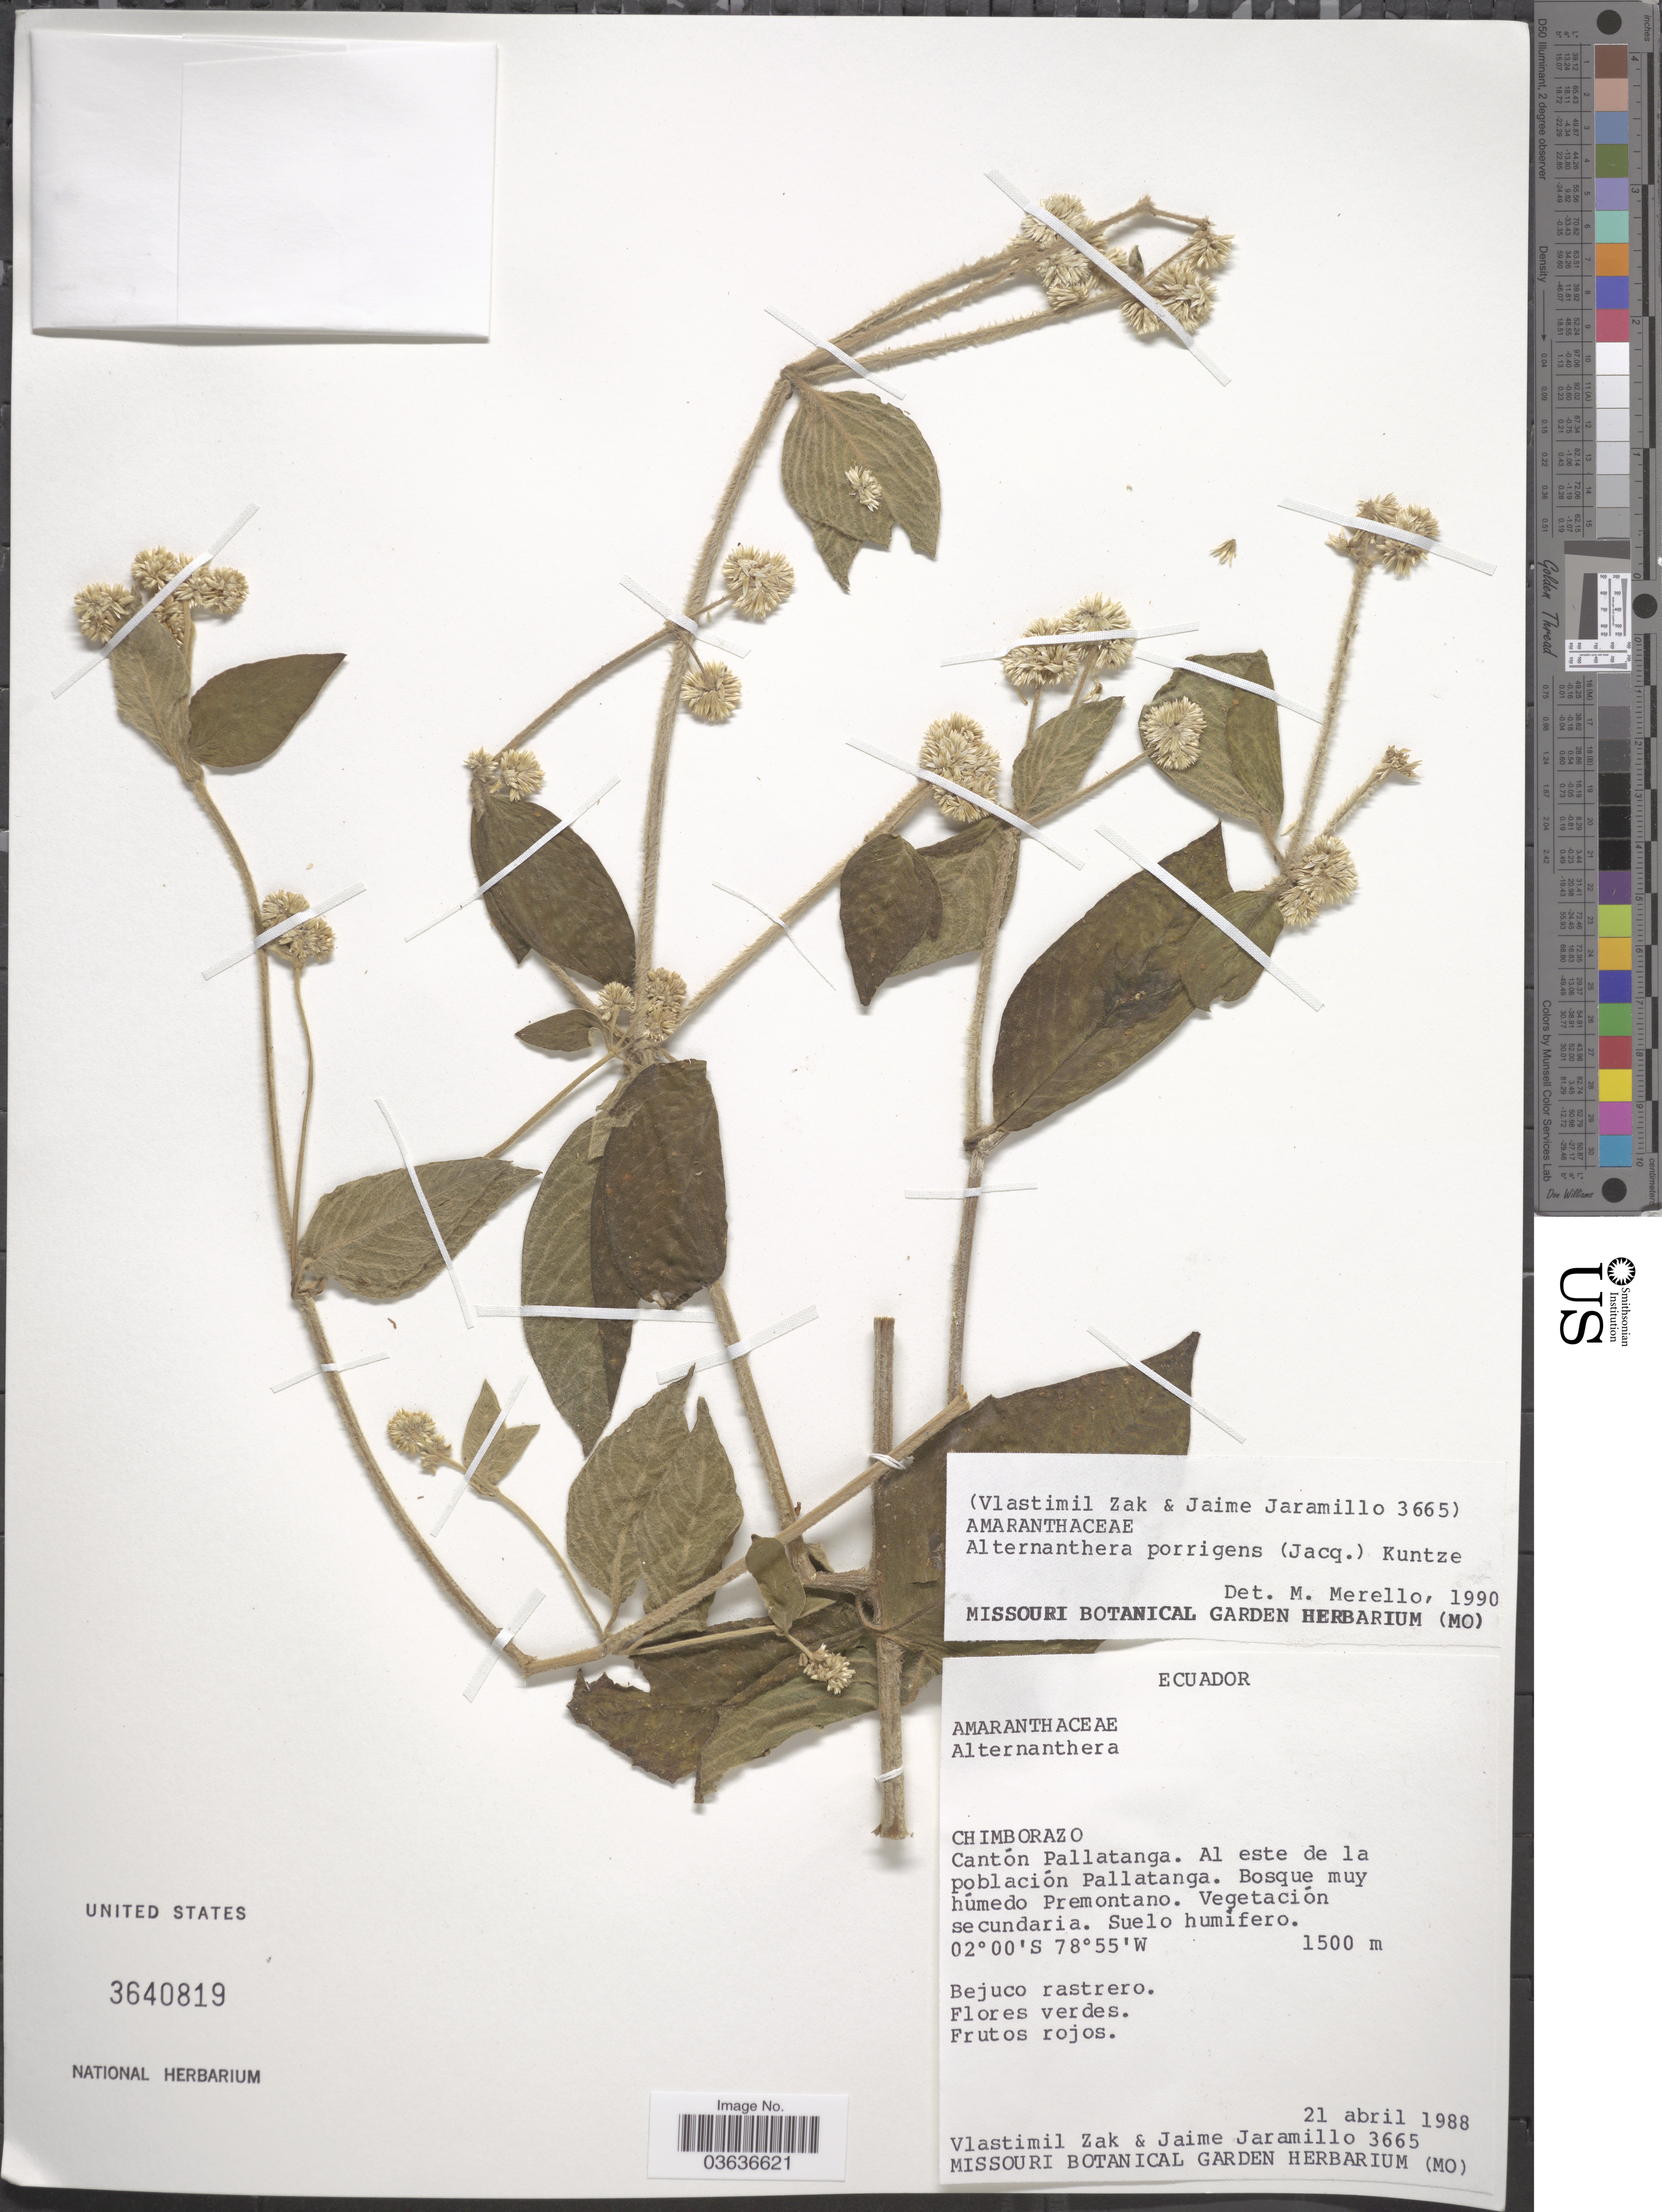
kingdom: Plantae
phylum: Tracheophyta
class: Magnoliopsida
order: Caryophyllales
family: Amaranthaceae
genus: Alternanthera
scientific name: Alternanthera porrigens var. porrigens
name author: (Jacq.) Kuntze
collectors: V. Zak & J. Jaramillo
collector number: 3665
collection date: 1988-04-21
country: Ecuador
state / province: Chimborazo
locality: Cantón Pallatanga. Al este de la población Pallatanga. Bosque muy húedo Premontano.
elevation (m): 1500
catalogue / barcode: US 3640819